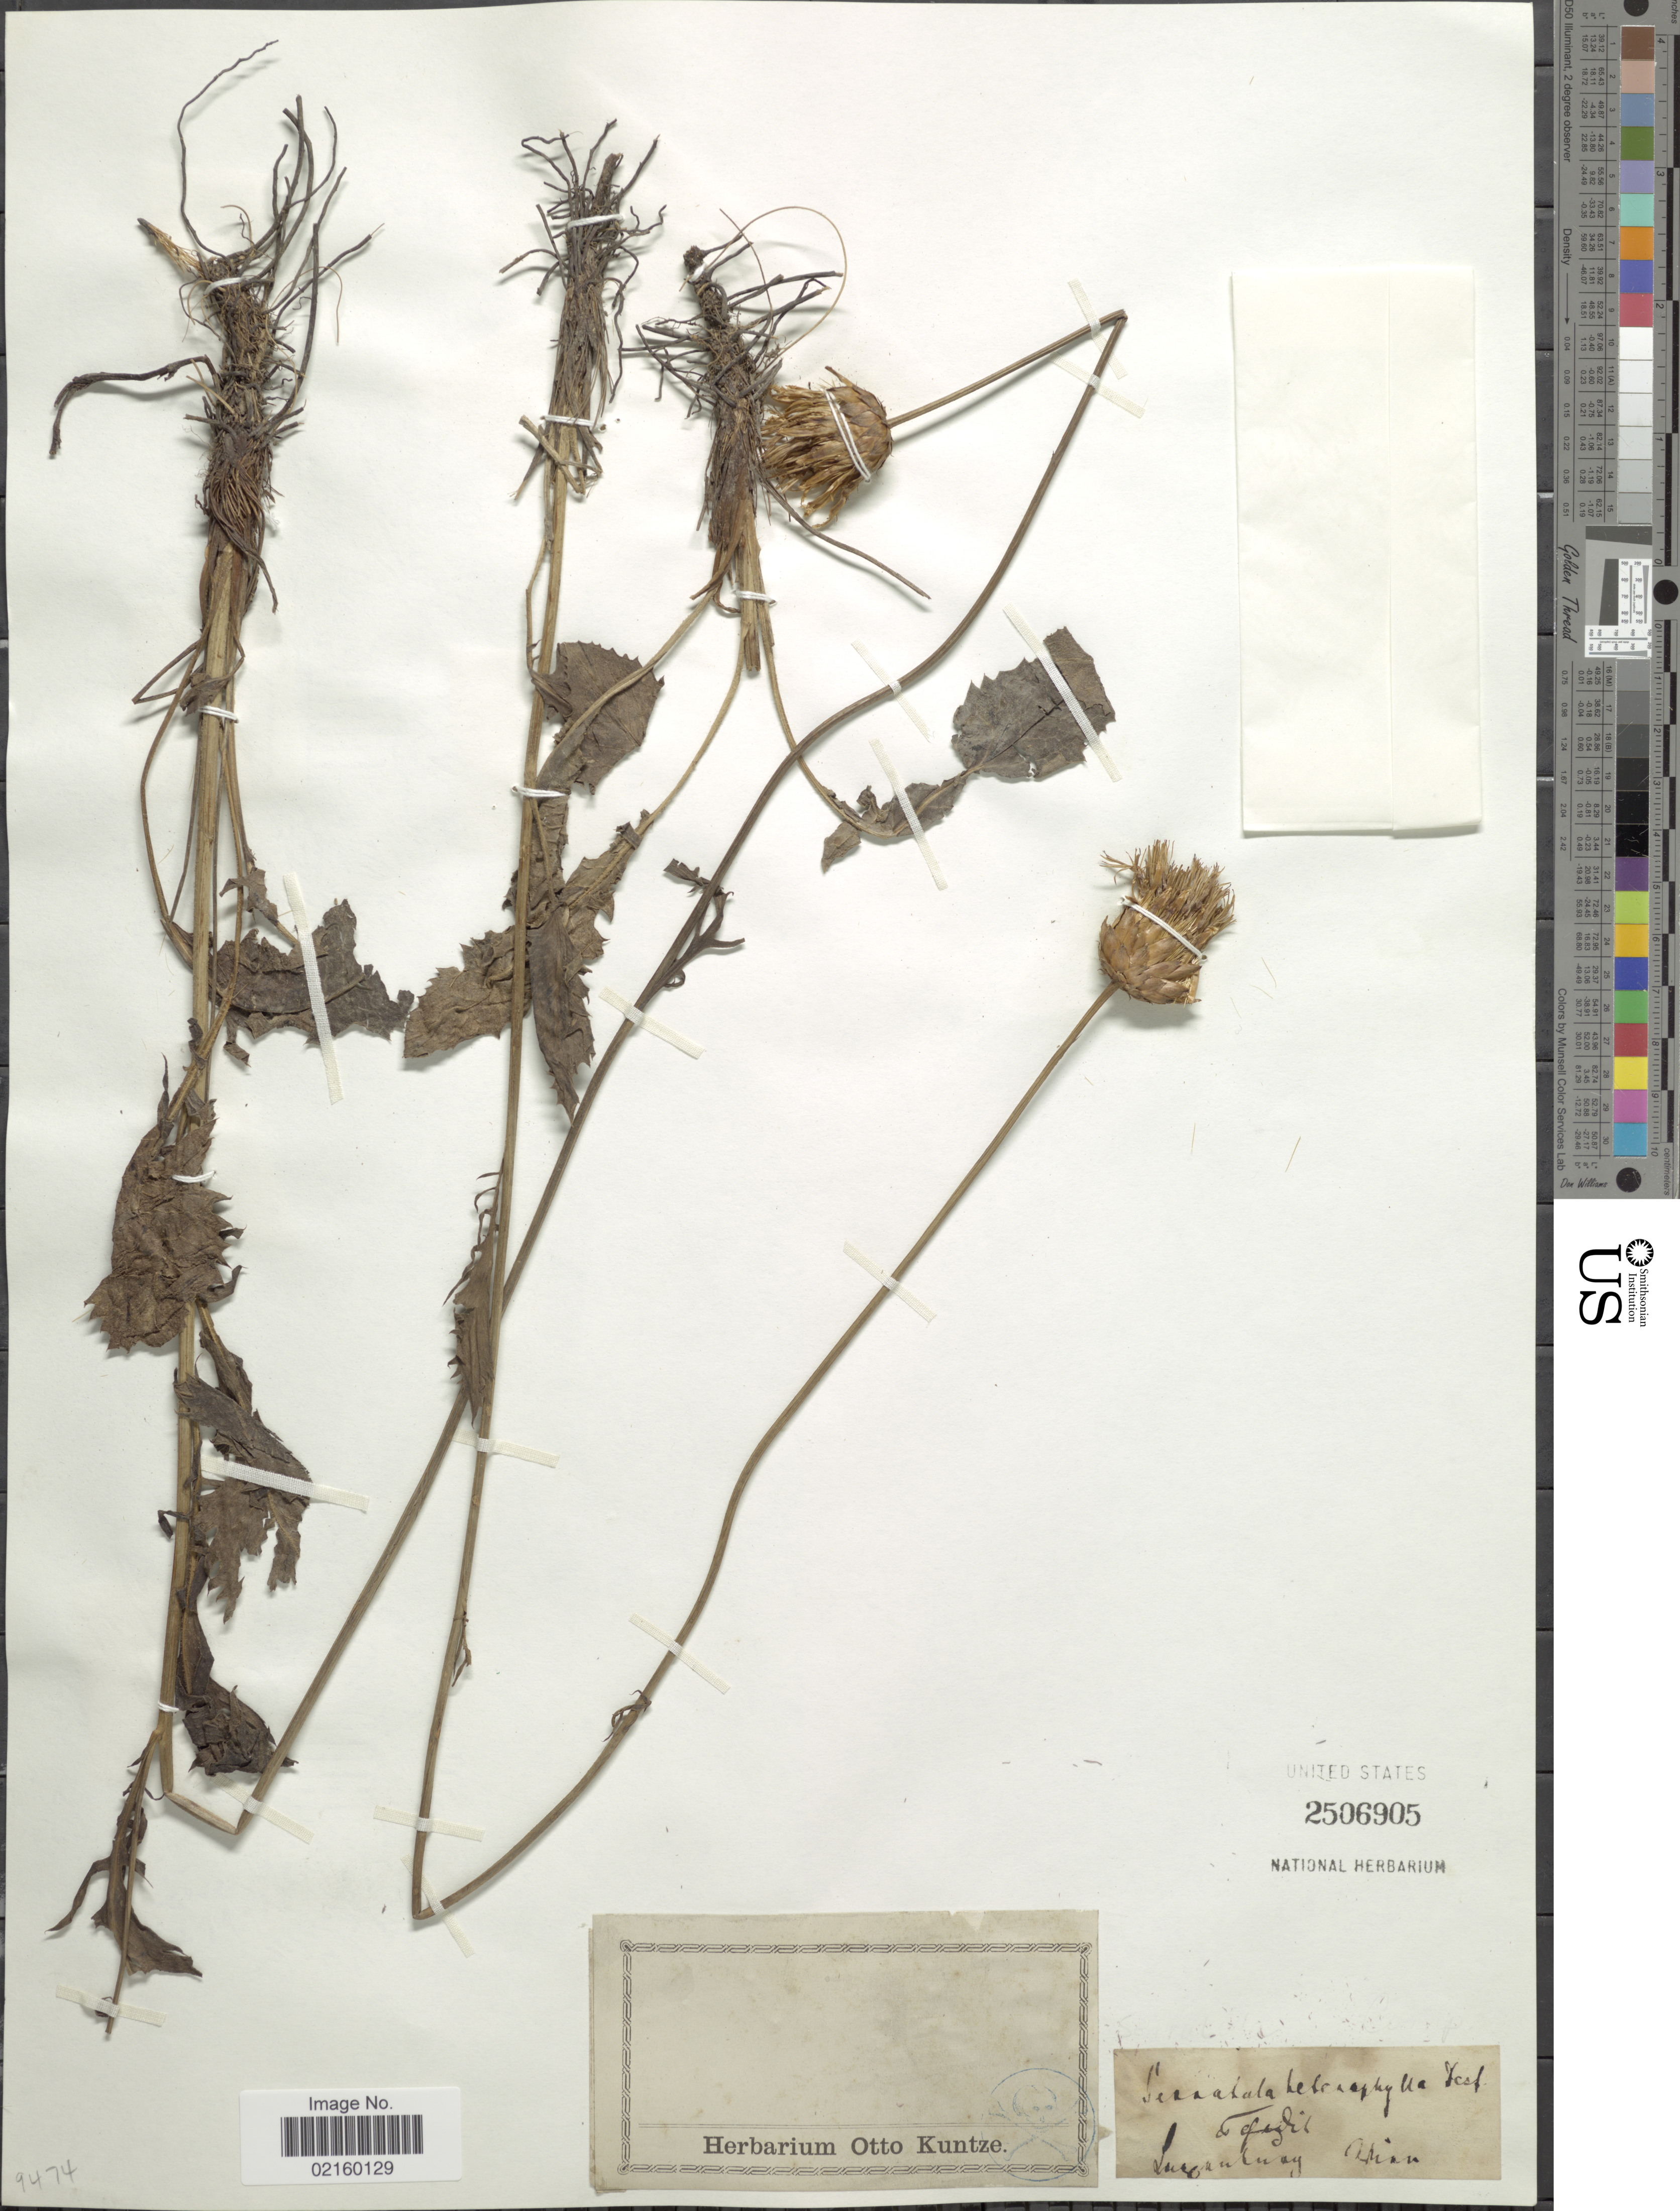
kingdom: Plantae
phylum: Tracheophyta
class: Magnoliopsida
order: Asterales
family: Asteraceae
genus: Klasea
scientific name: Klasea flavescens subsp. mucronata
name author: (Desf.) Cantó & Rivas Mart.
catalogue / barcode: US 2506905